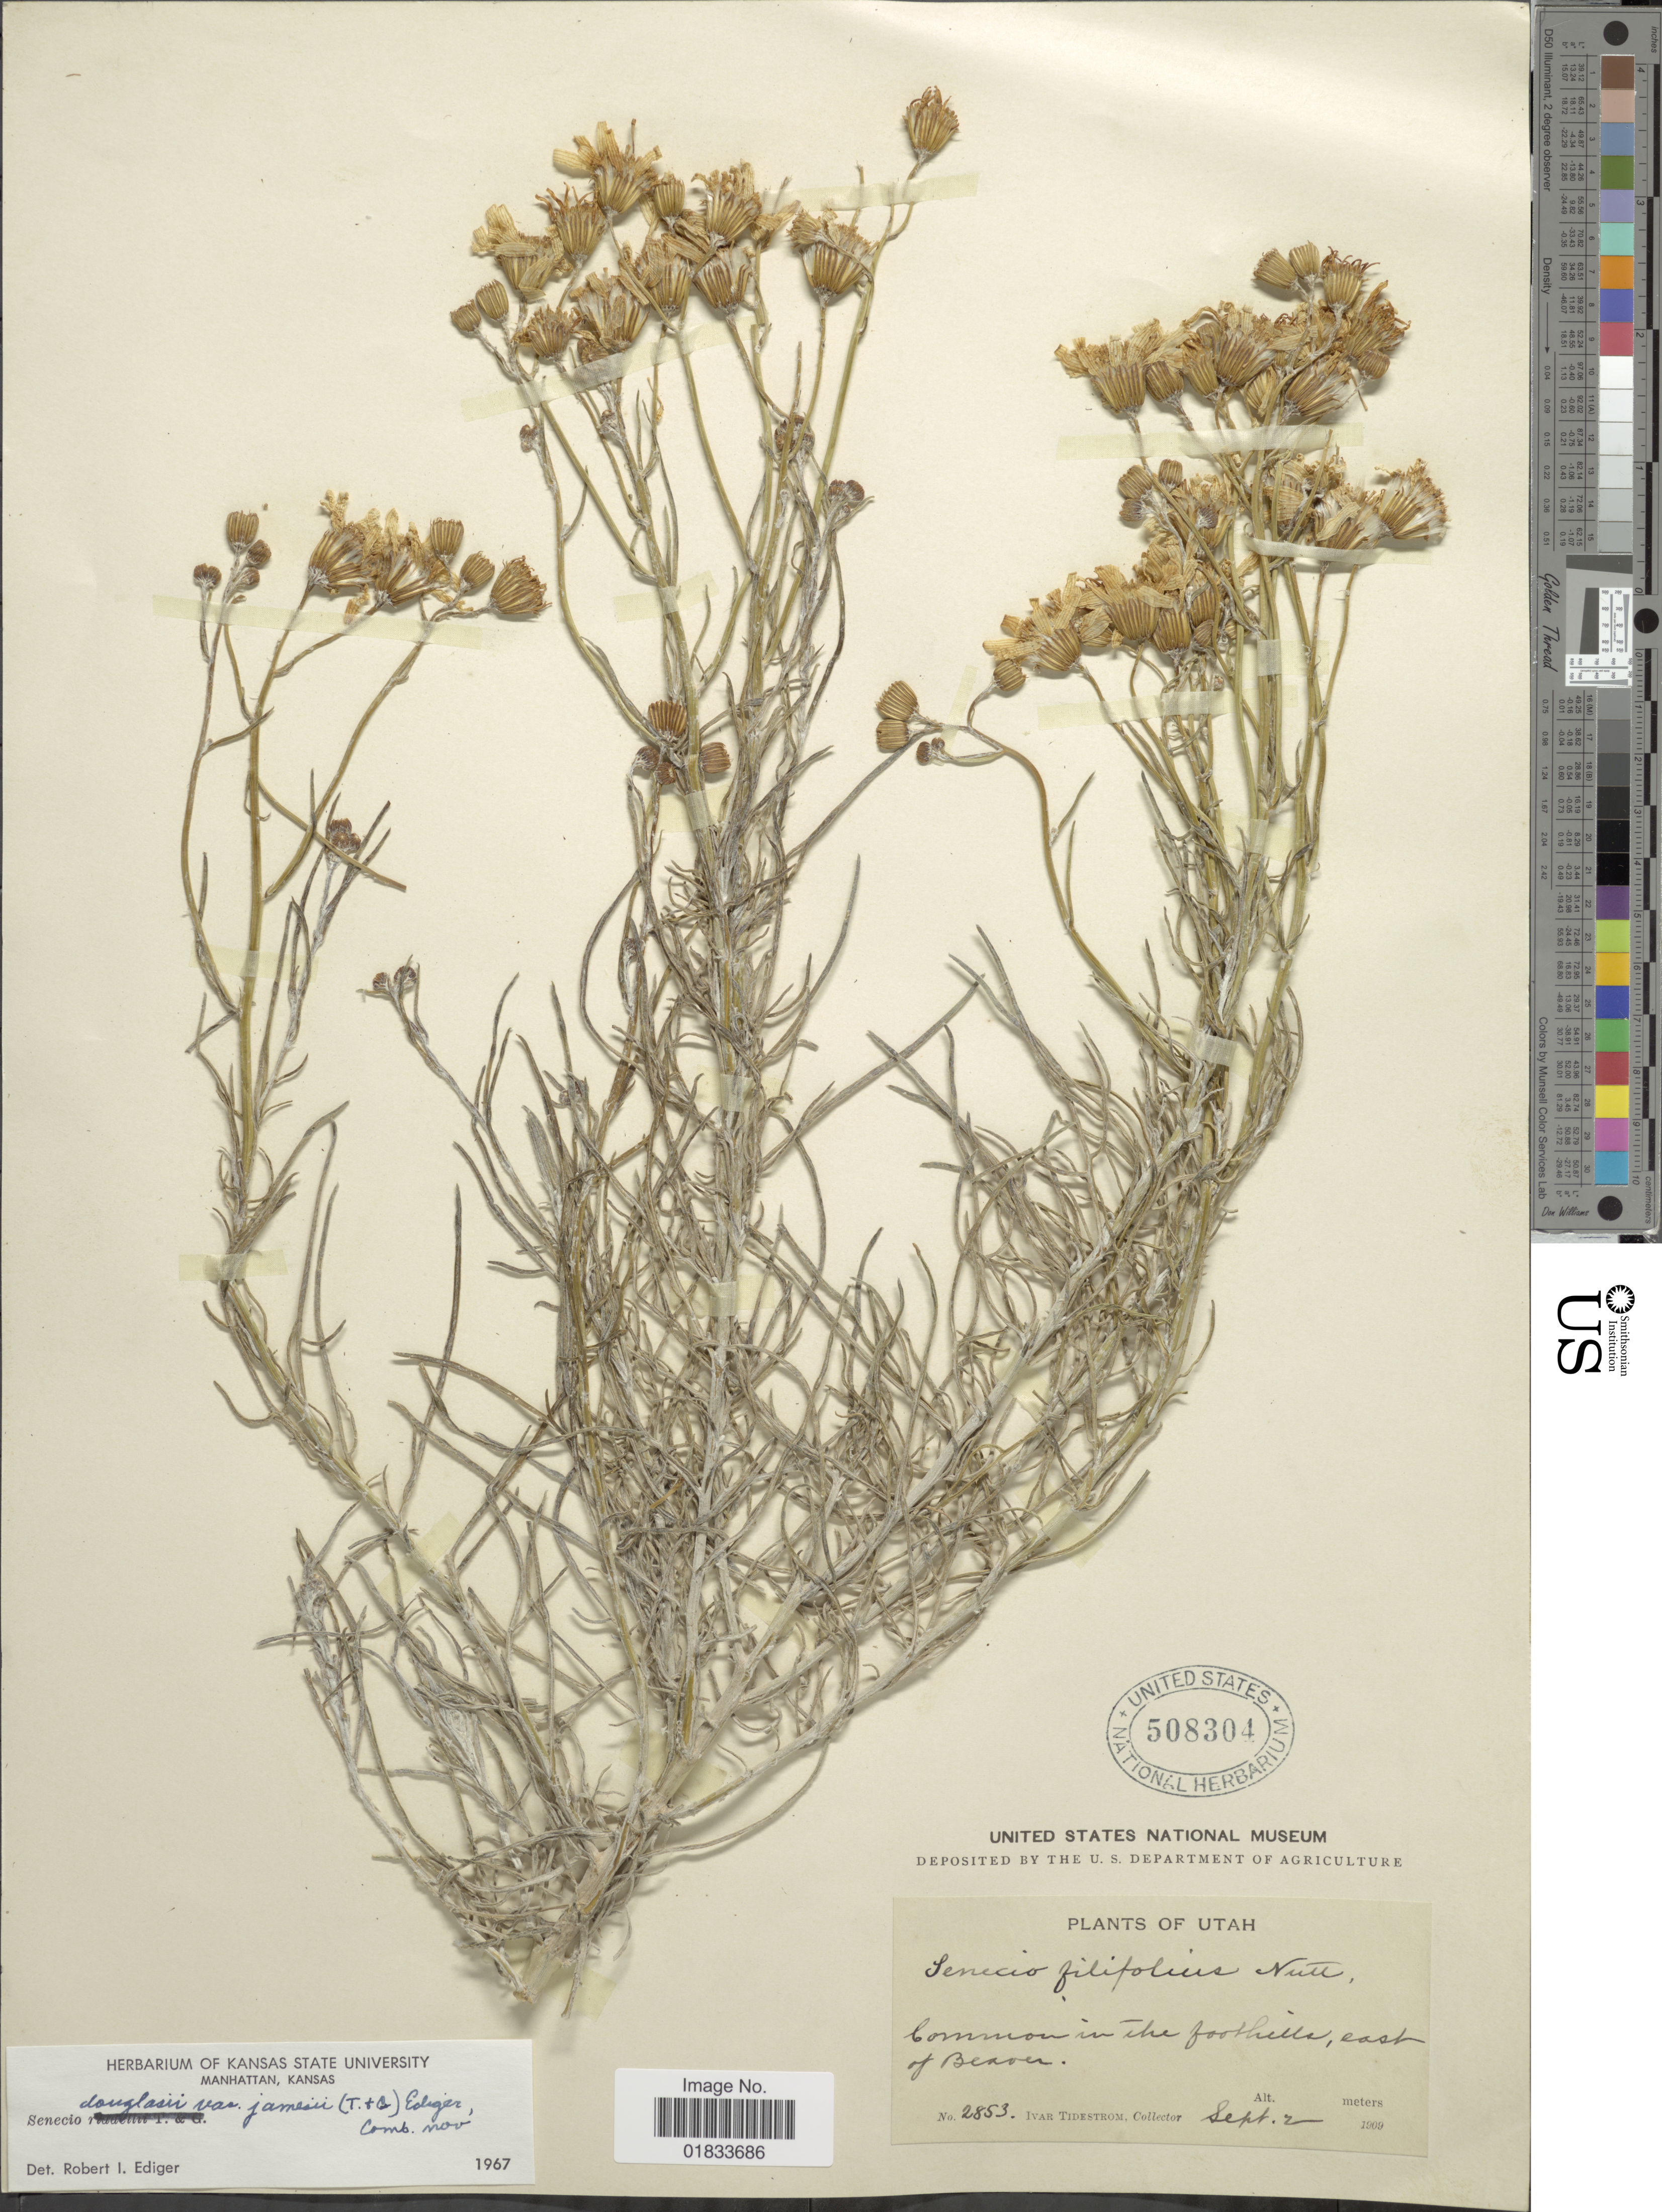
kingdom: Plantae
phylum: Tracheophyta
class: Magnoliopsida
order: Asterales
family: Asteraceae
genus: Senecio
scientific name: Senecio flaccidus var. flaccidus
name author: Less.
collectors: I. F. Tidestrom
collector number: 2853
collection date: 1909-09-02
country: United States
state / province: Utah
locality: Common in the foothills, east of Beaver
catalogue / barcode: US 508304